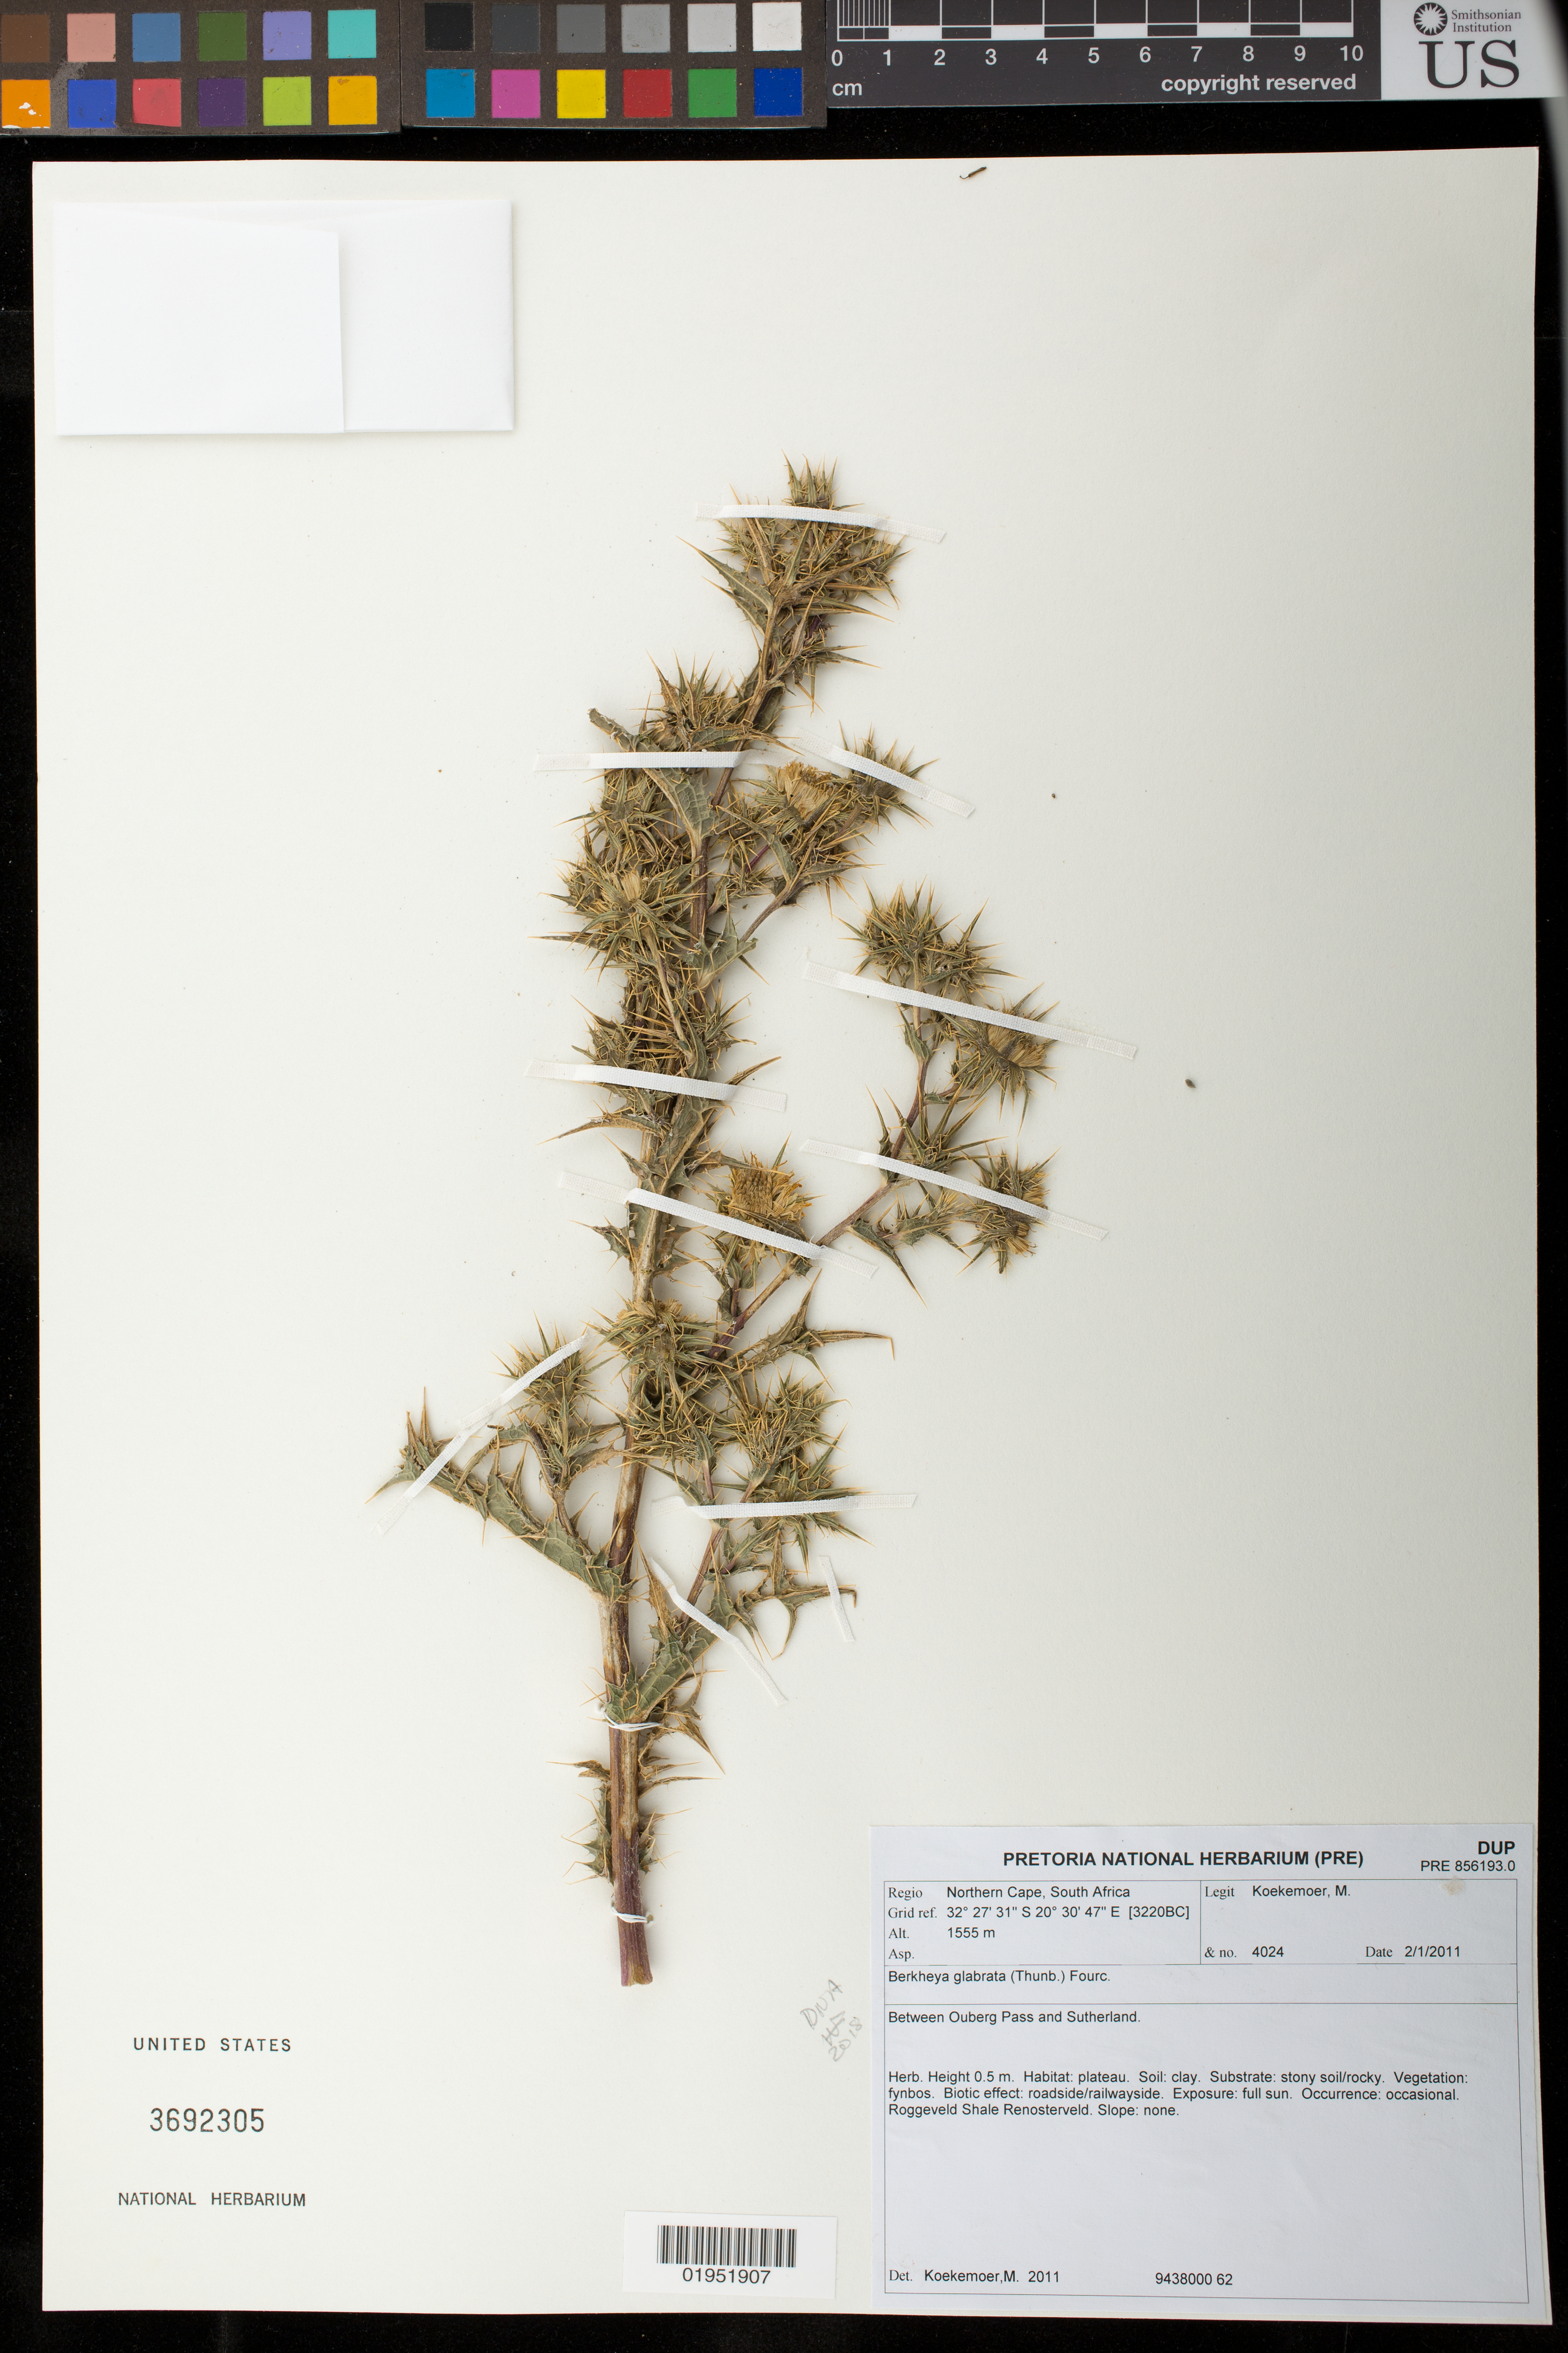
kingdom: Plantae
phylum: Tracheophyta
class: Magnoliopsida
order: Asterales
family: Asteraceae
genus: Berkheya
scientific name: Berkheya glabrata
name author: (Thunb.) Fourc.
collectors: M. Koekemoer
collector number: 4024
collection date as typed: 2 Jan 2011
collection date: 2011-01-02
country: South Africa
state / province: Northern Cape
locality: Between Ouberg Pass and Sutherland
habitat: Roggeveld Shale Renosterveld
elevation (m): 1555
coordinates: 33 21 11 S, 22 3 0 E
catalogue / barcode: US 3692305